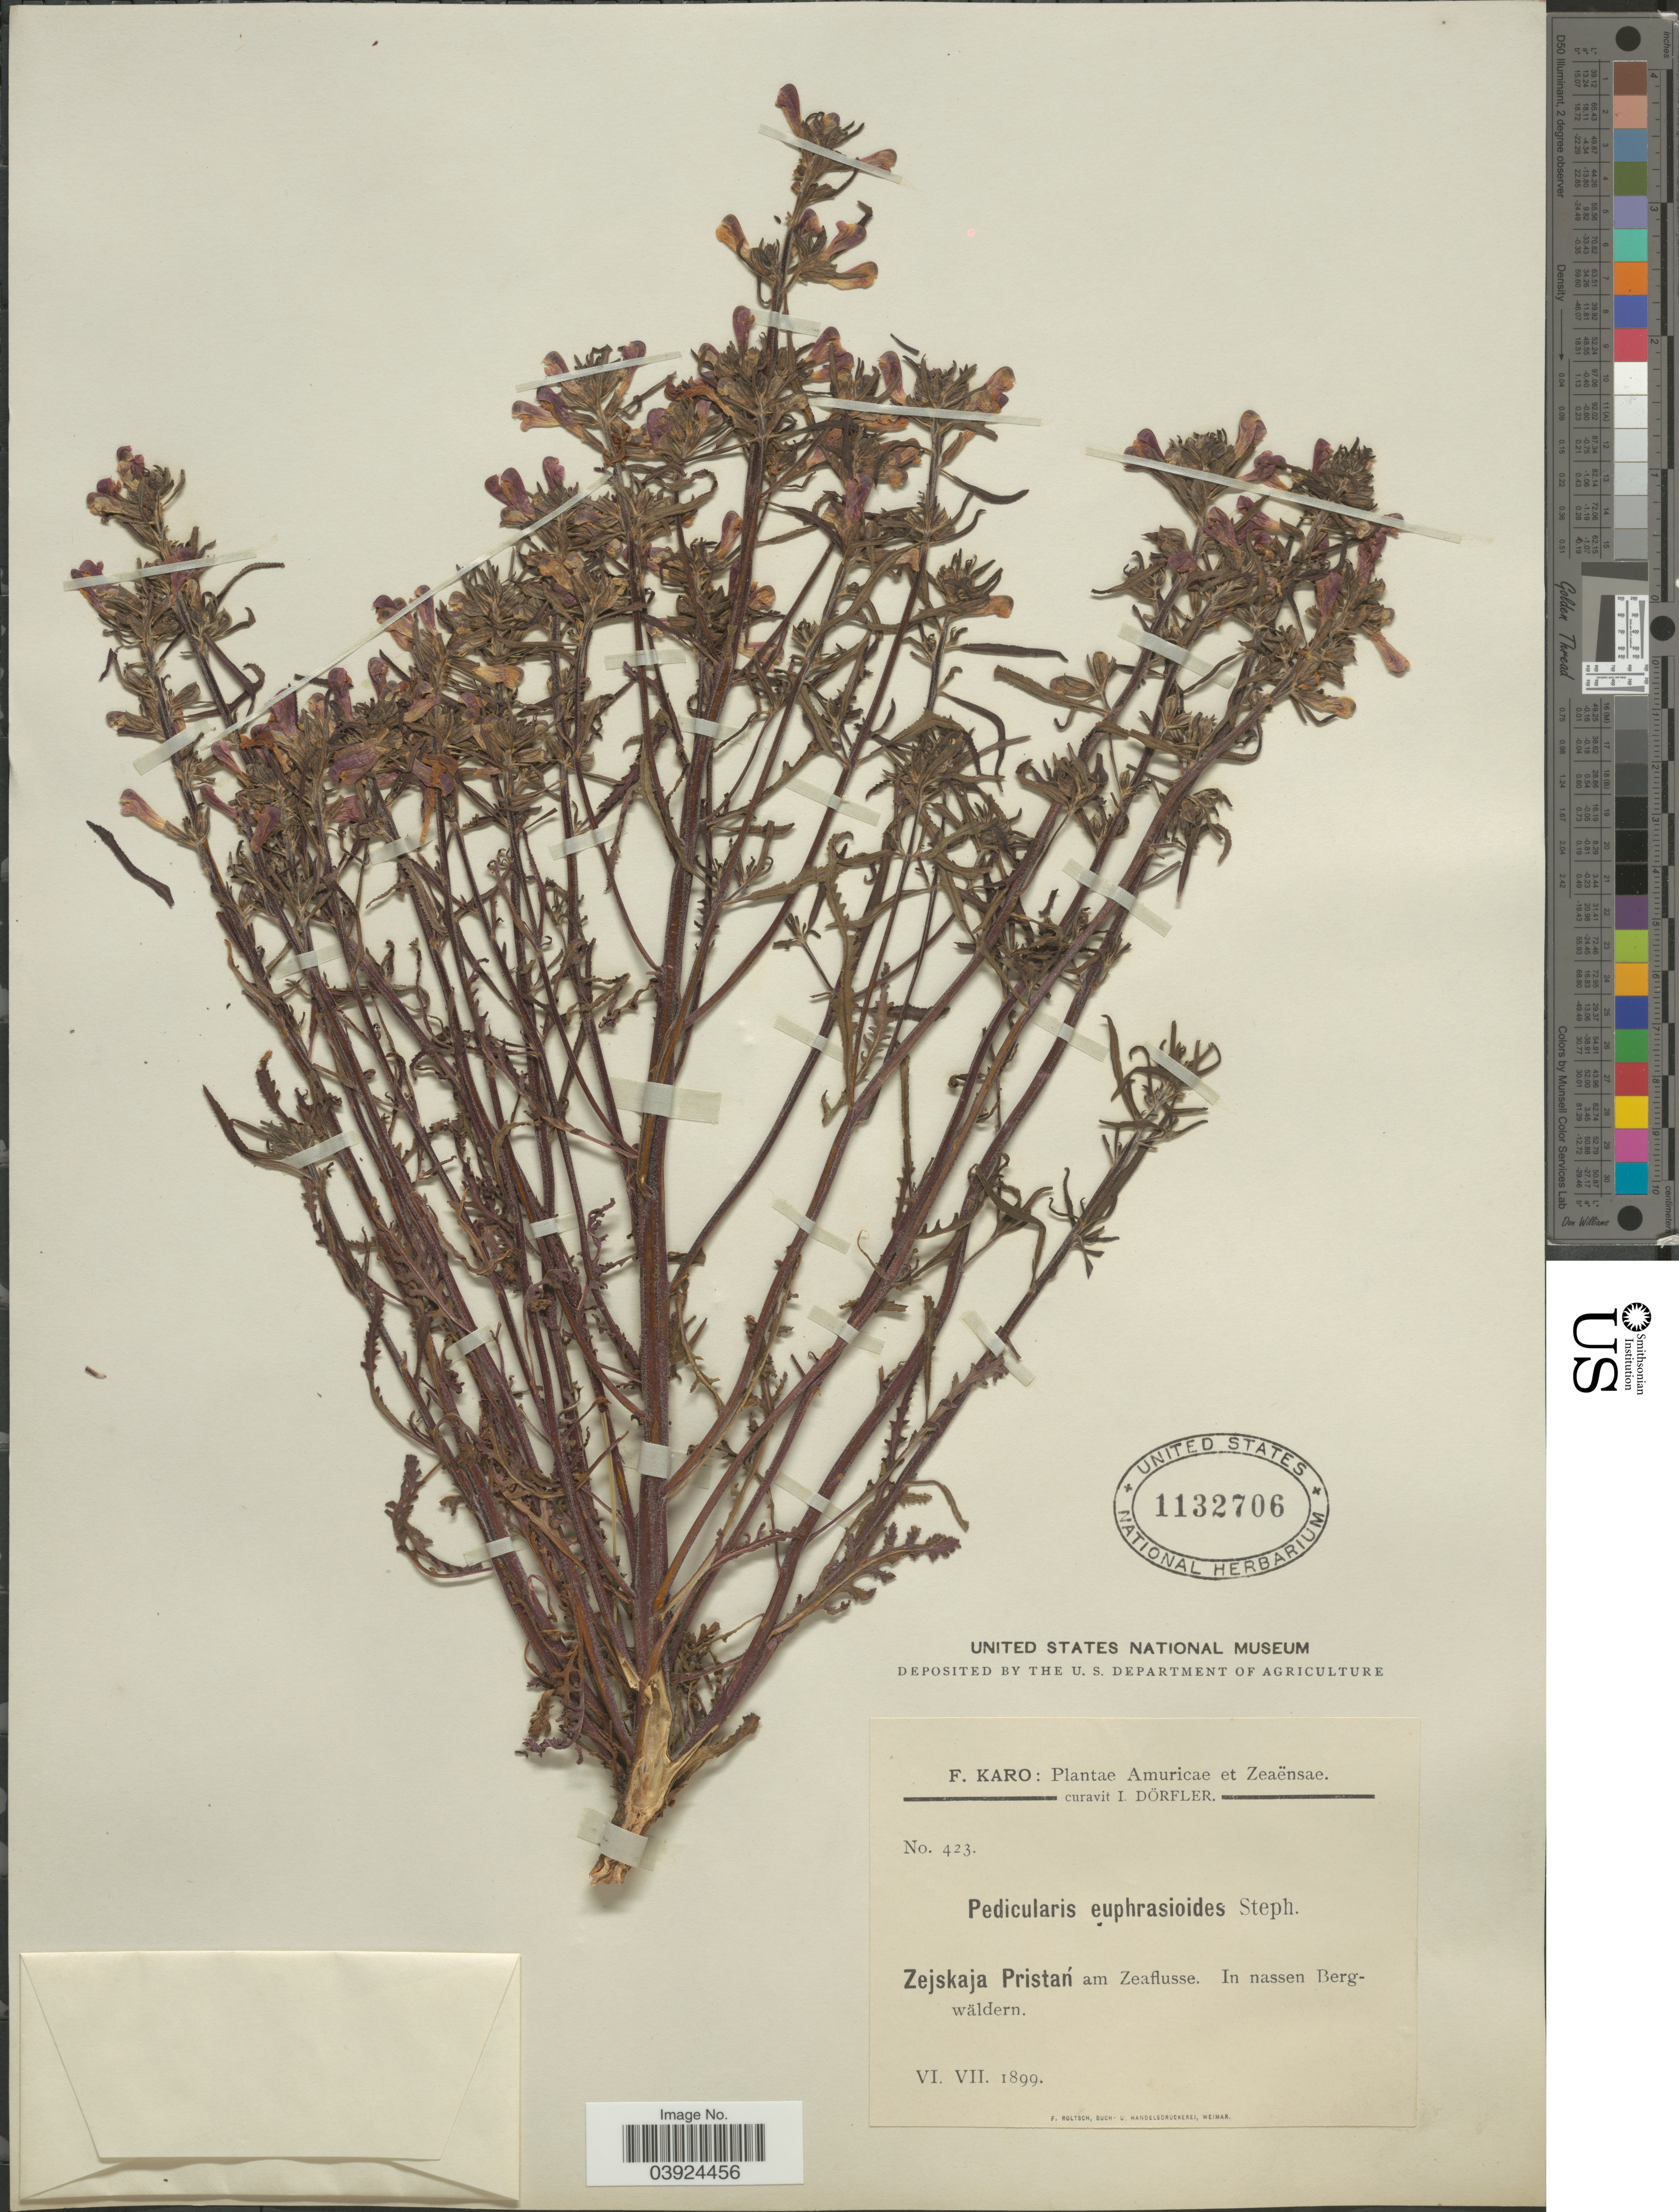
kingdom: Plantae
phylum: Tracheophyta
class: Magnoliopsida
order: Lamiales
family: Orobanchaceae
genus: Pedicularis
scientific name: Pedicularis euphrasioides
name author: Stephan ex Willd.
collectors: F. Karo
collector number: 423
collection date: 1899-06/1899-07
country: Russian Federation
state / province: Amur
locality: Amuricae et Zeaënsae. Zejskaja Pristań am Zeaflusse. In nassen Bergwäldern.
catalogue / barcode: US 1132706